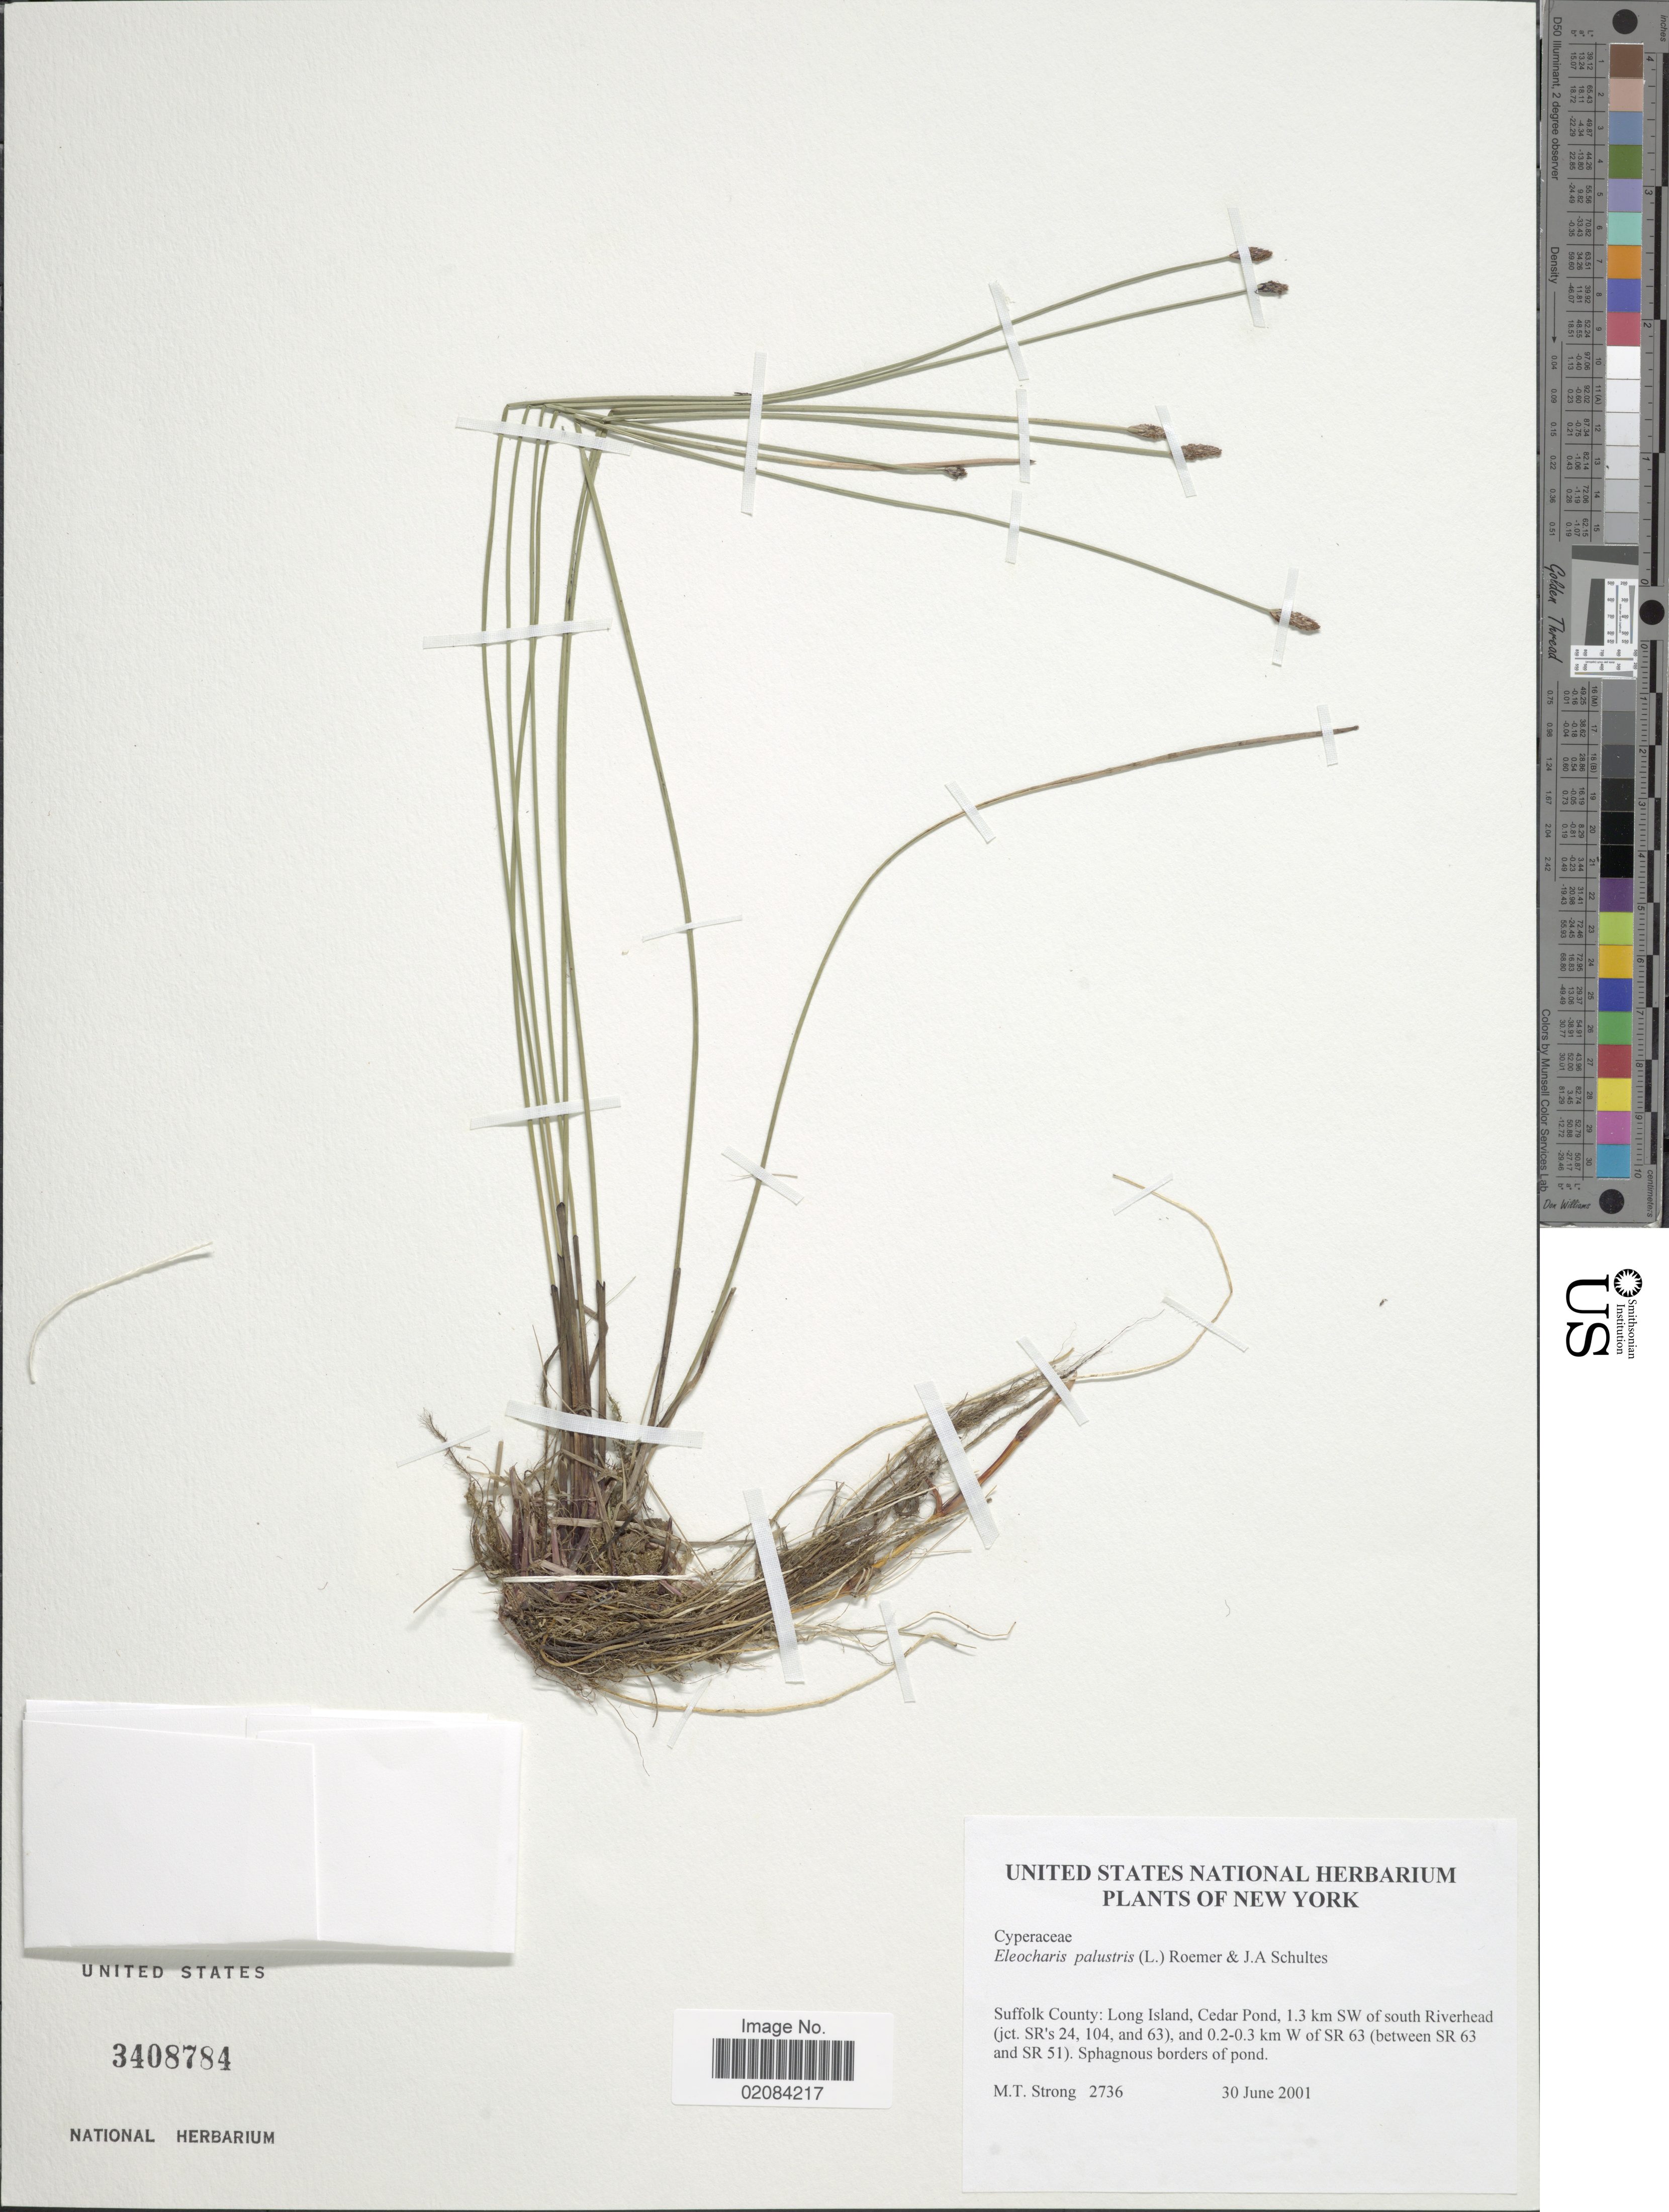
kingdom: Plantae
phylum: Tracheophyta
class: Liliopsida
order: Poales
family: Cyperaceae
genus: Eleocharis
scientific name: Eleocharis palustris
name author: (L.) Roem. & Schult.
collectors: M. T. Strong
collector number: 2736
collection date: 2001-06-30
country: United States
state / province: New York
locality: New York. Suffolk: Long Island, Cedar Pond, 1.3 km SW of south Riverhead (jct SR's 24, 104 and 63), and 0.2-0.3 km W of Sr 63 (between SR 63 and SR 51).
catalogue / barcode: US 3408784